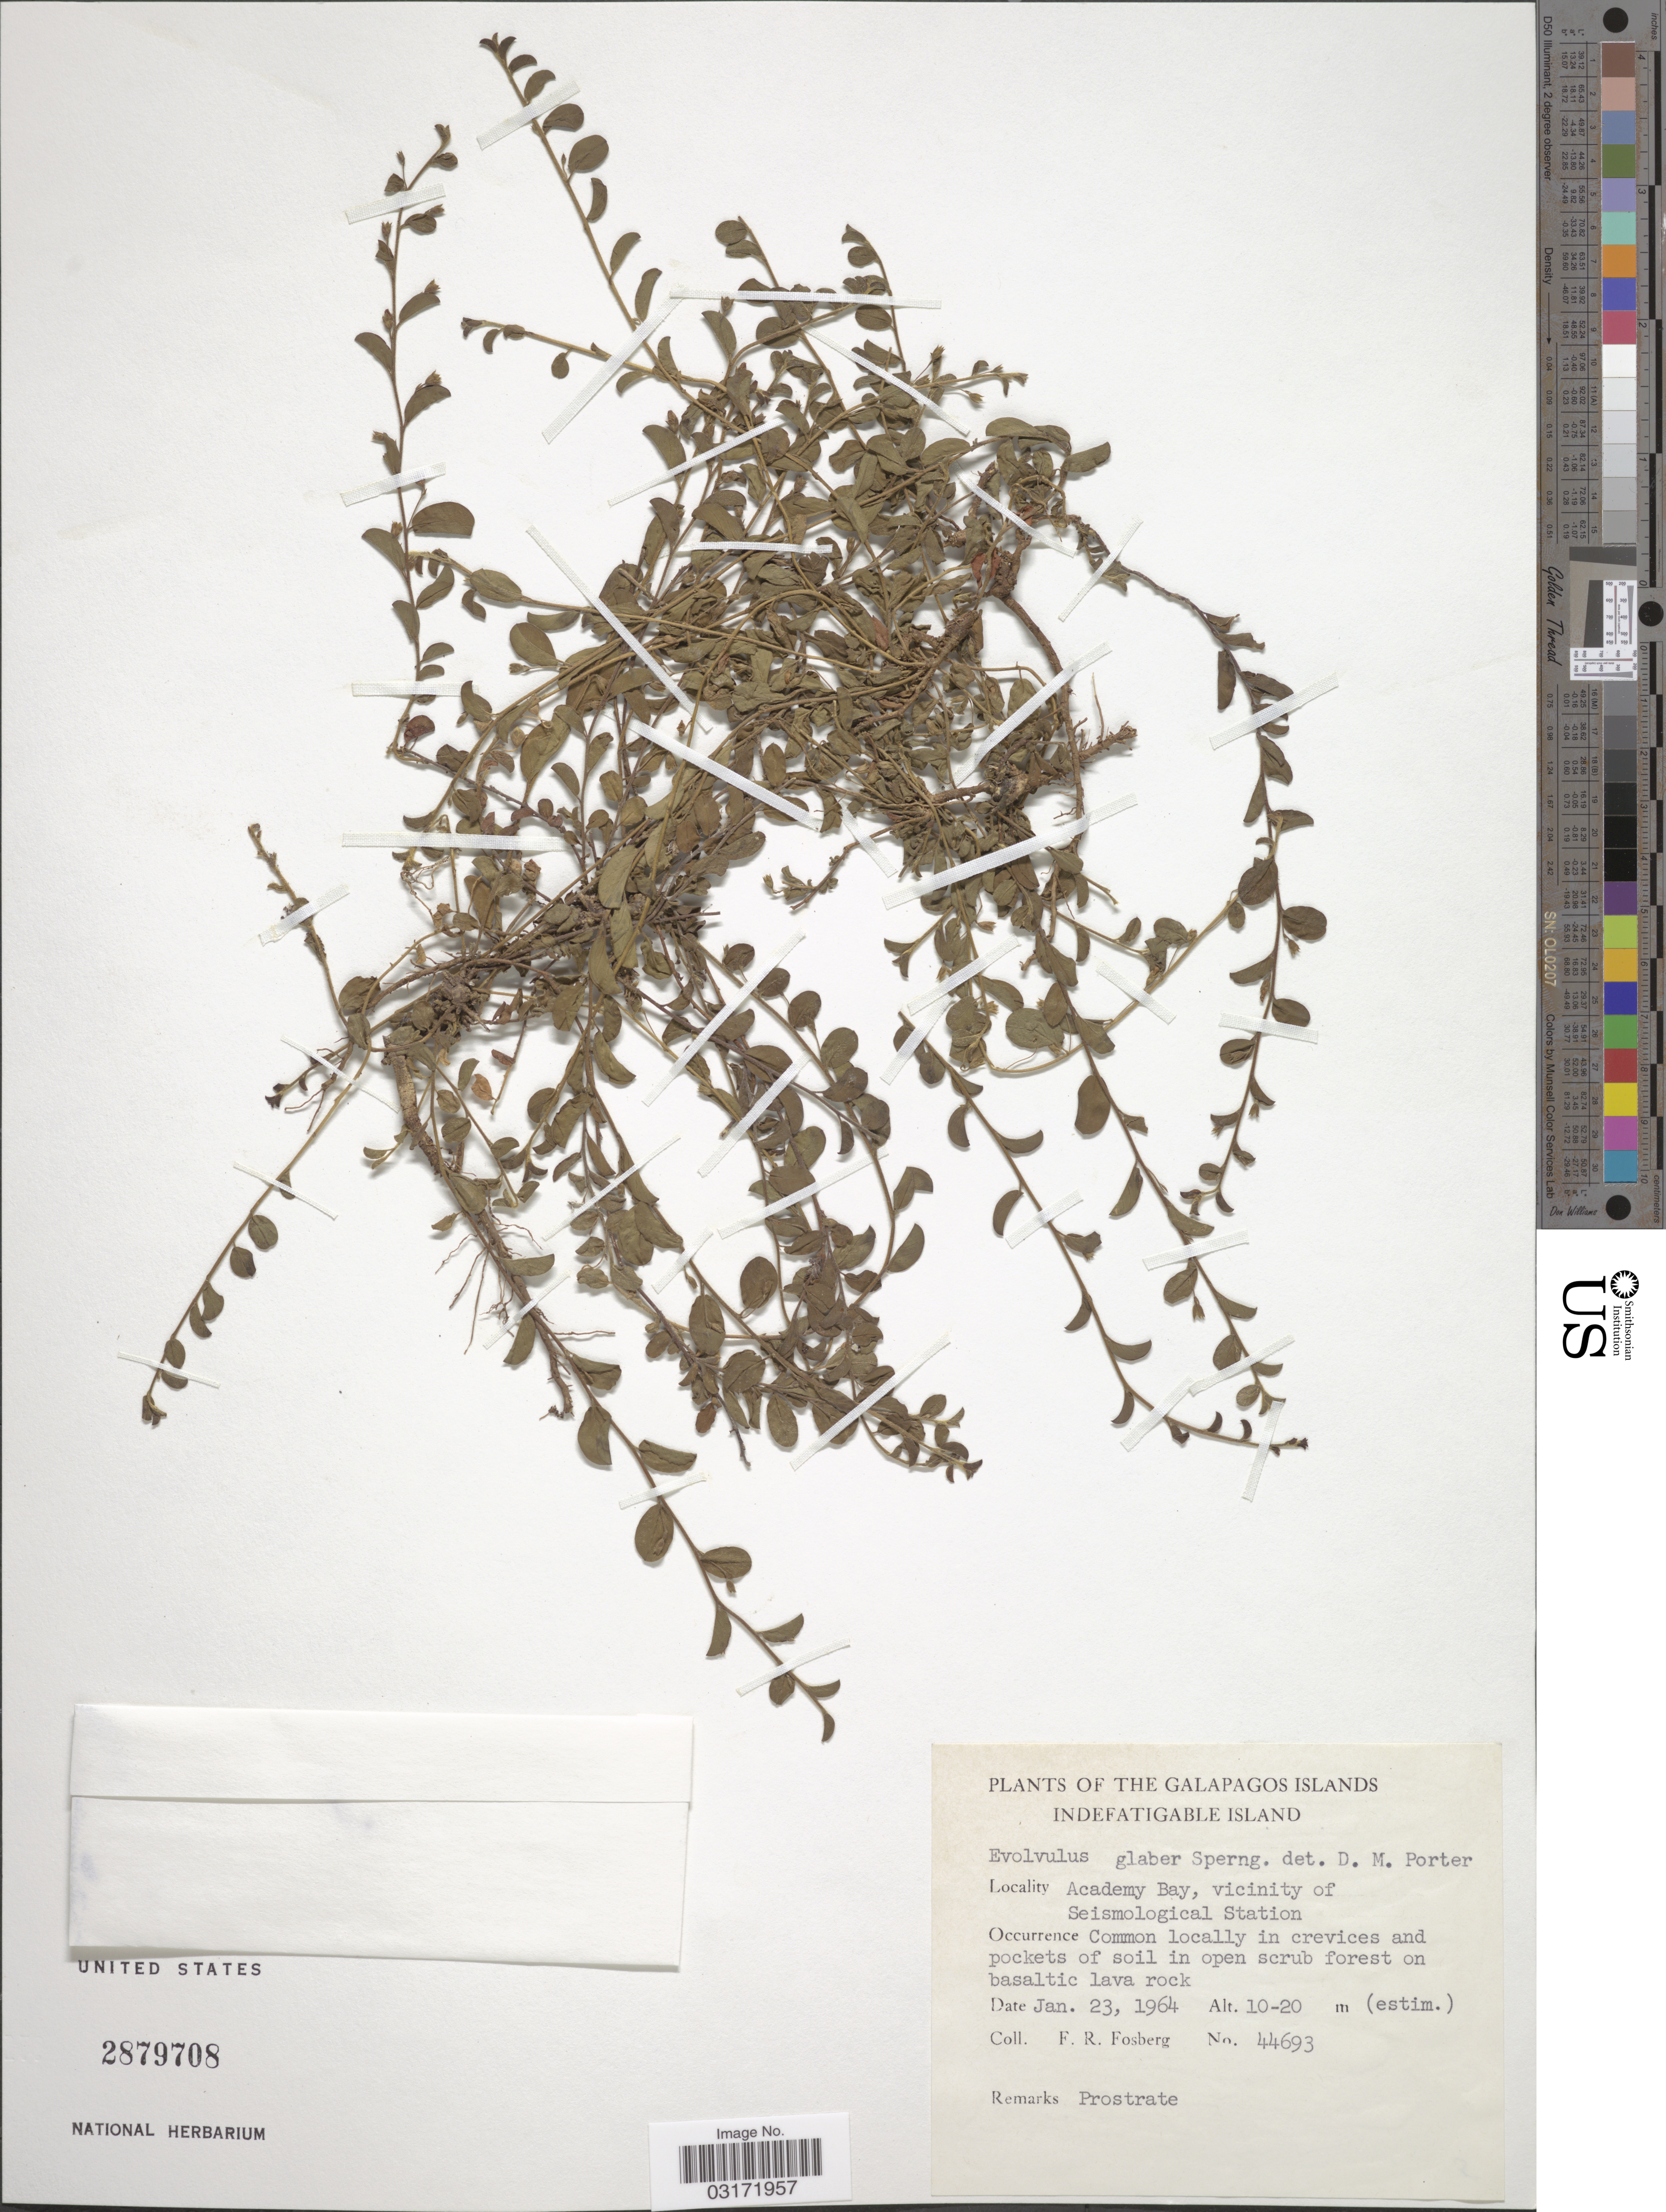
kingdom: Plantae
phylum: Tracheophyta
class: Magnoliopsida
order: Solanales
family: Convolvulaceae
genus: Evolvulus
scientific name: Evolvulus glaber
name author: Spreng.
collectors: F. R. Fosberg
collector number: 44693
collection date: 1964-01-23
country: Ecuador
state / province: Colón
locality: The Galapagos Island, Academy Bay, vicinity of Seismological Station.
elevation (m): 10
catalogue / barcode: US 2879708